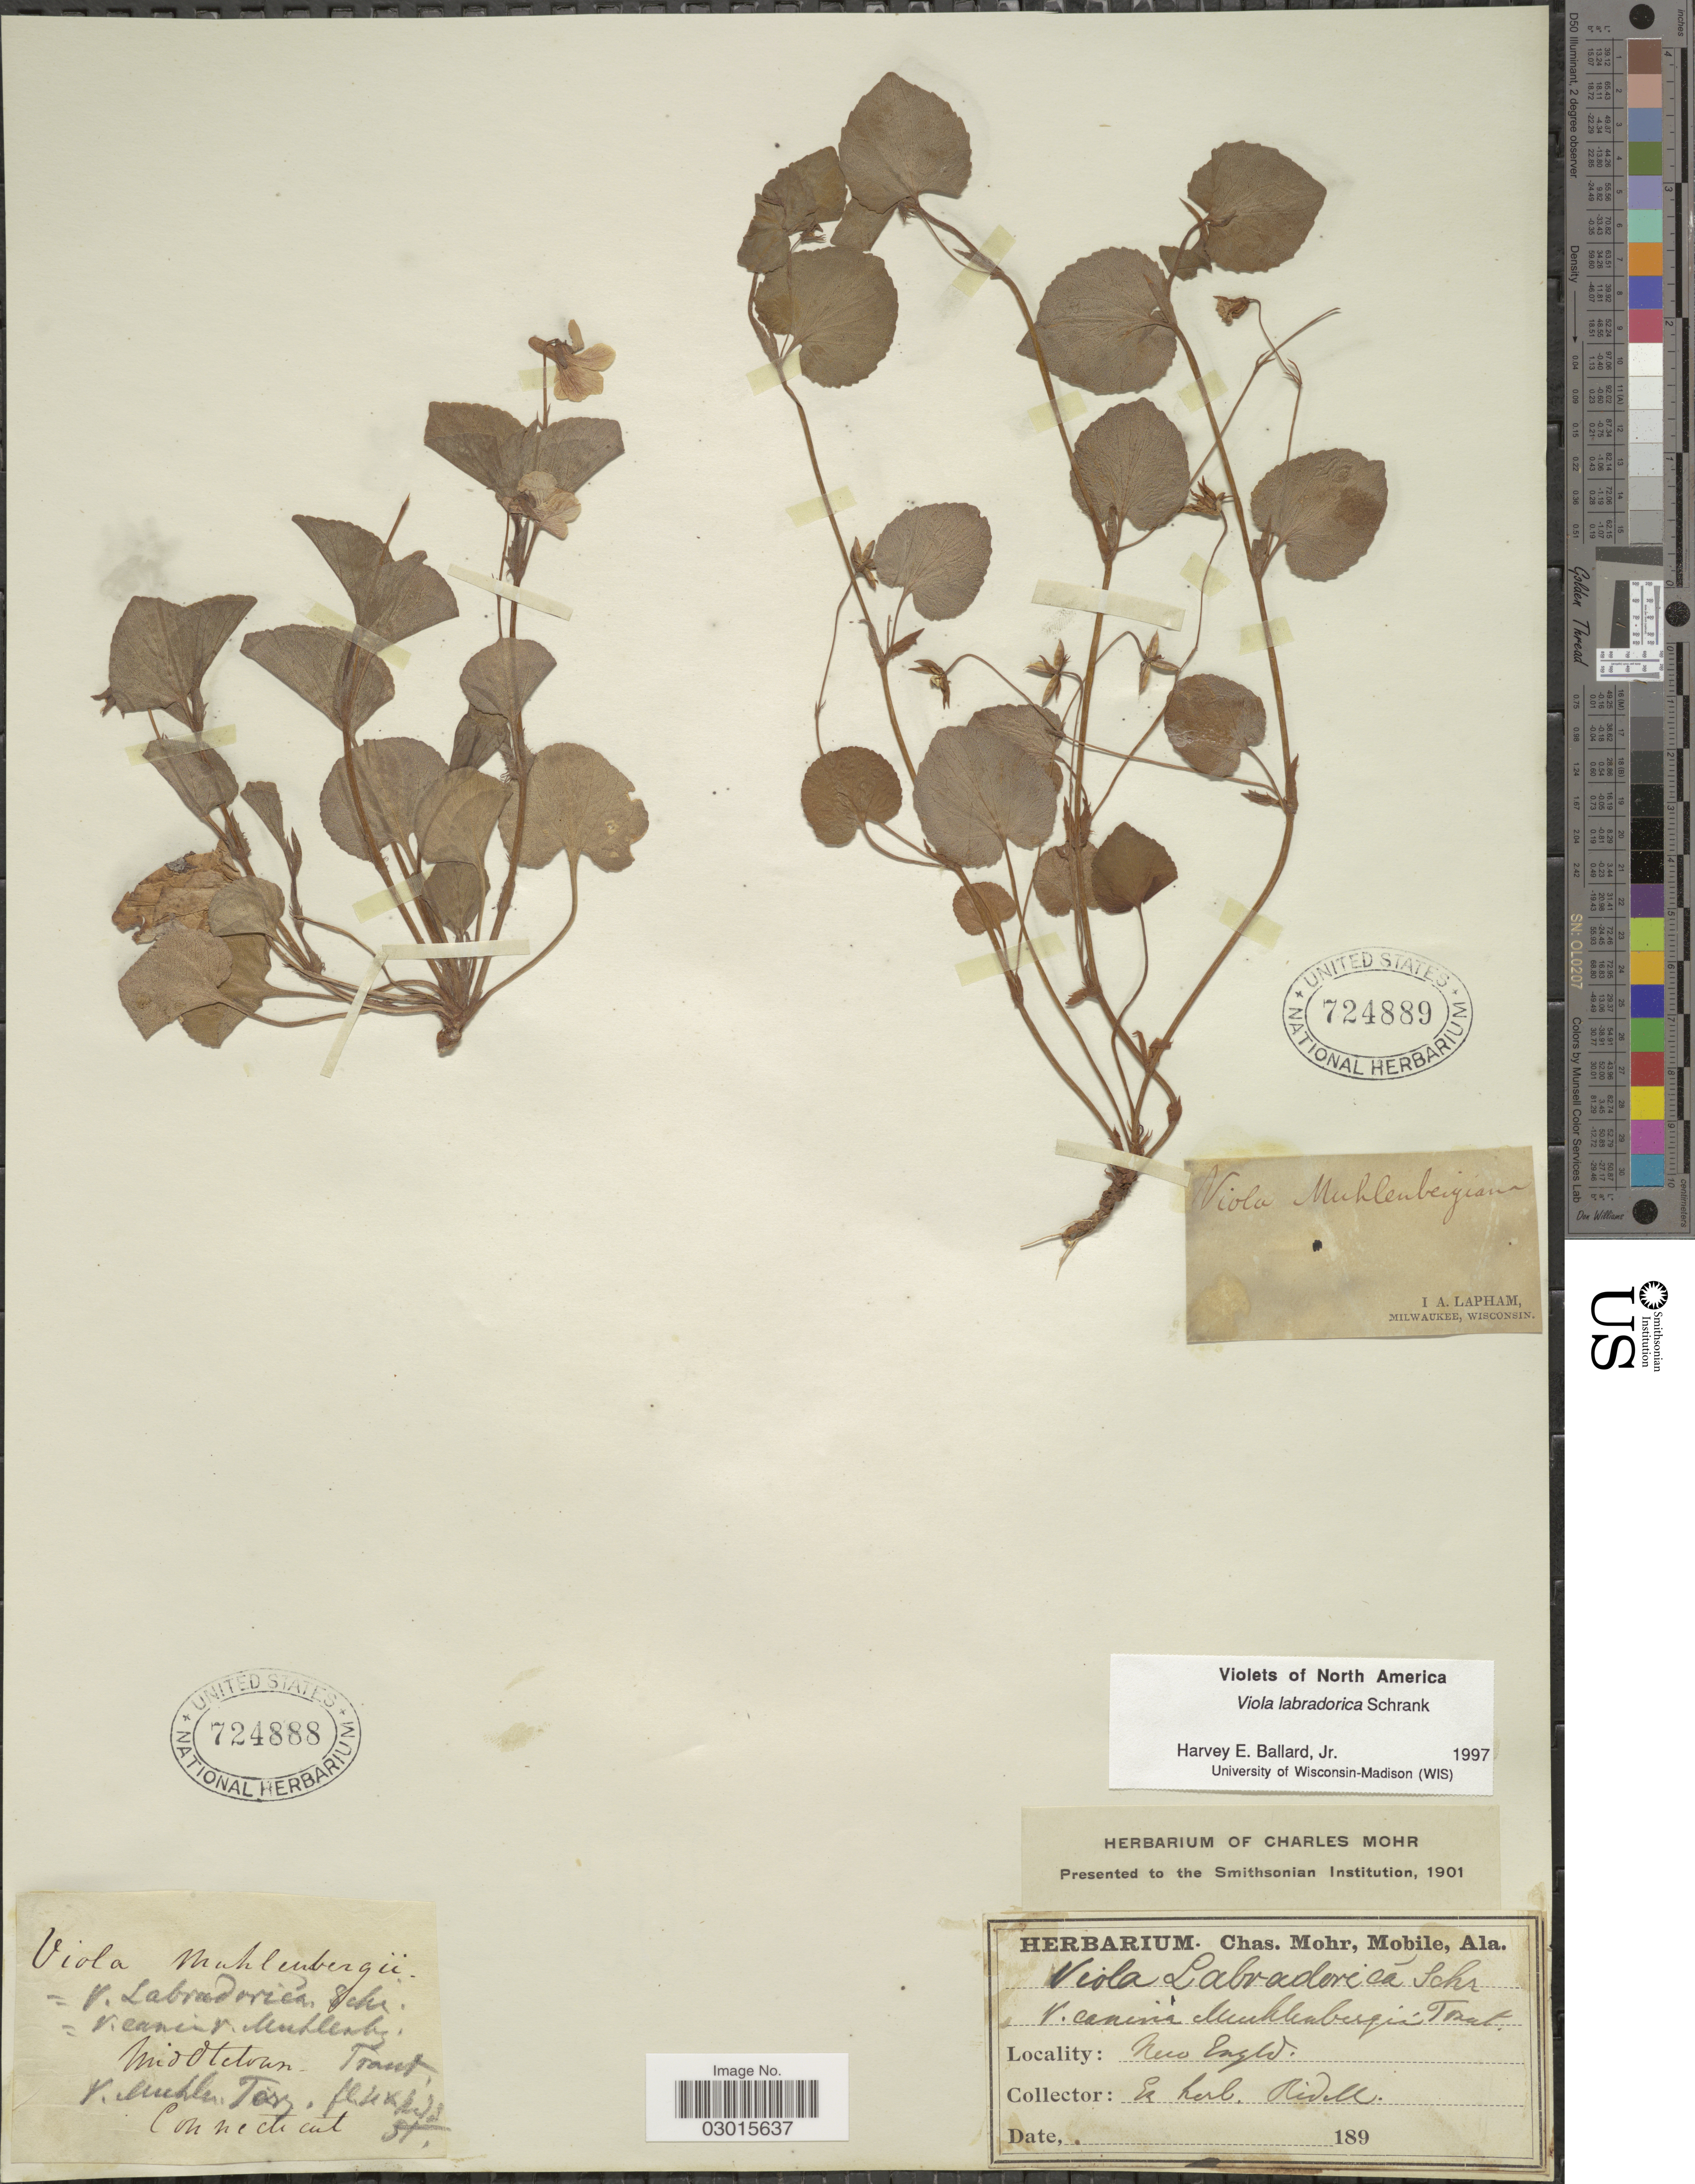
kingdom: Plantae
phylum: Tracheophyta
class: Magnoliopsida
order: Malpighiales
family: Violaceae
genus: Viola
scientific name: Viola labradorica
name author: Schrank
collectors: ex herb. Ridell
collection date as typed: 189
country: United States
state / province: Connecticut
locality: Middletown. New England.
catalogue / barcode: US 724888